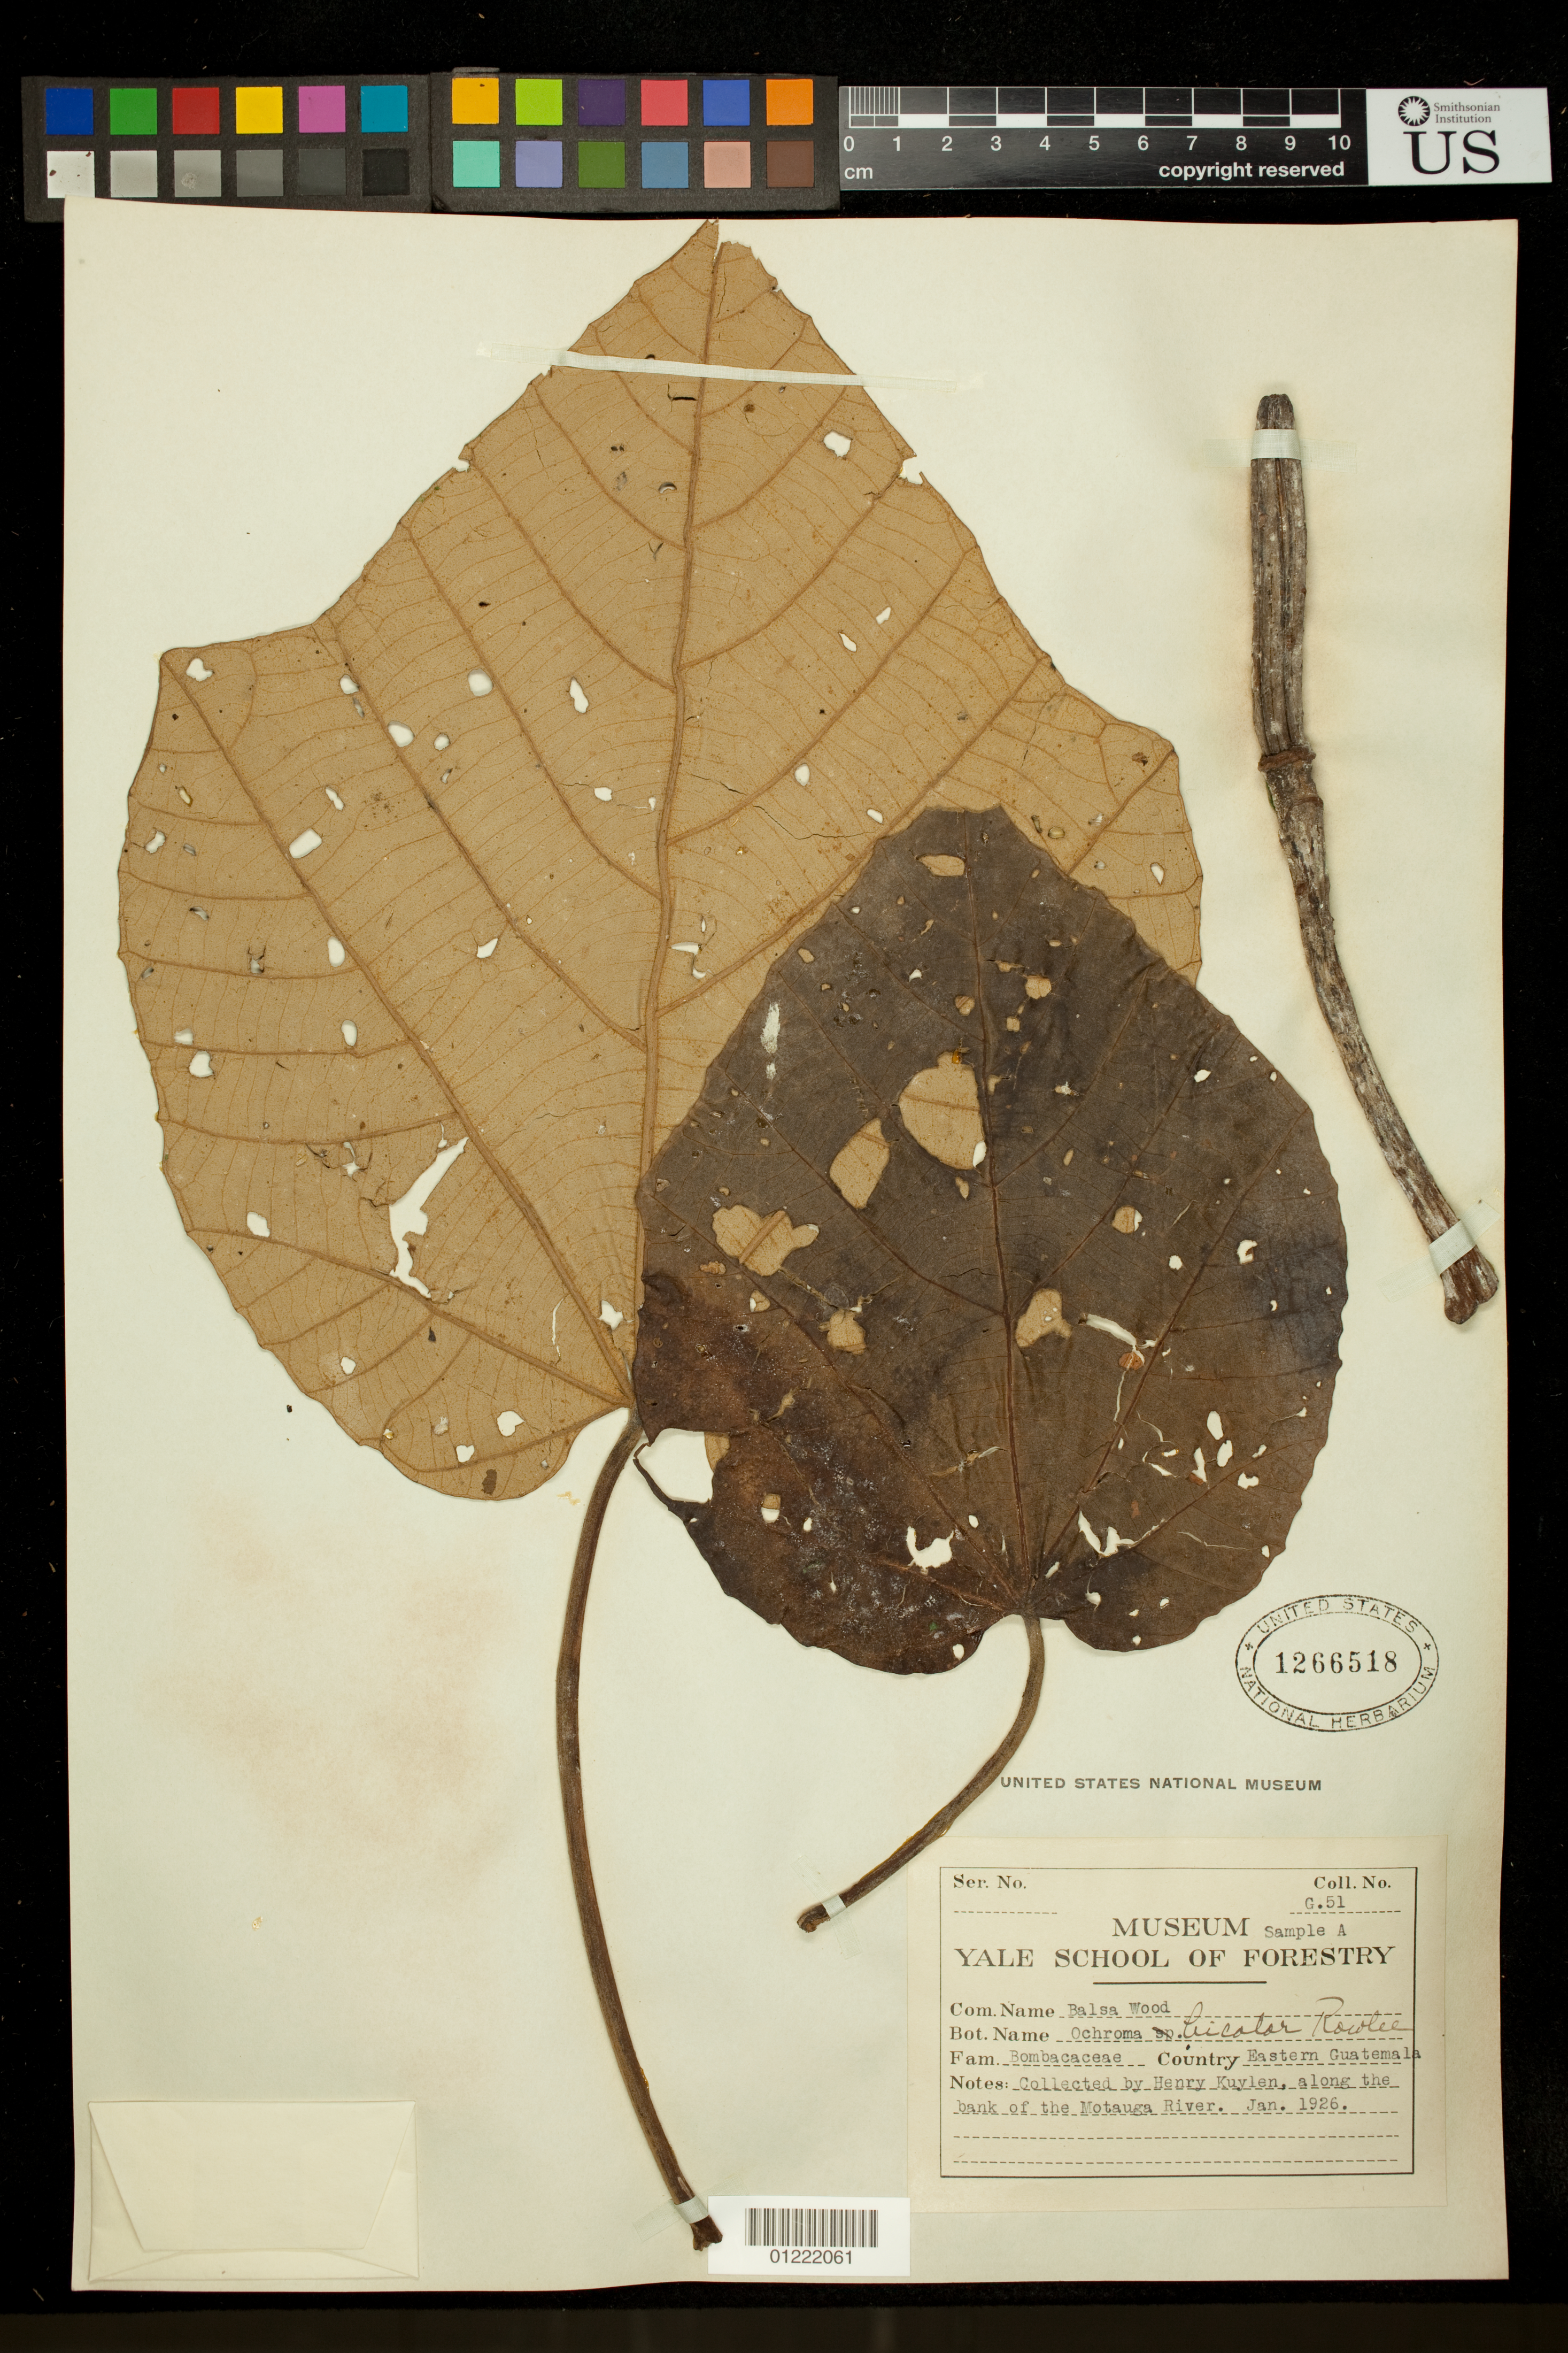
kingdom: Plantae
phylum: Tracheophyta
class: Magnoliopsida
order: Malvales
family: Malvaceae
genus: Ochroma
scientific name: Ochroma pyramidale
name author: (Cav. ex Lam.) Urb.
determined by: Dorr, L. J., (BOT), Smithsonian Institution - National Museum of Natural History (UNITED STATES)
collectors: H. Kuylen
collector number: G.51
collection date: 1926-01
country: Guatemala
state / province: Izabal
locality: Along the bank of the Motagua River.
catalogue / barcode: US 1266518